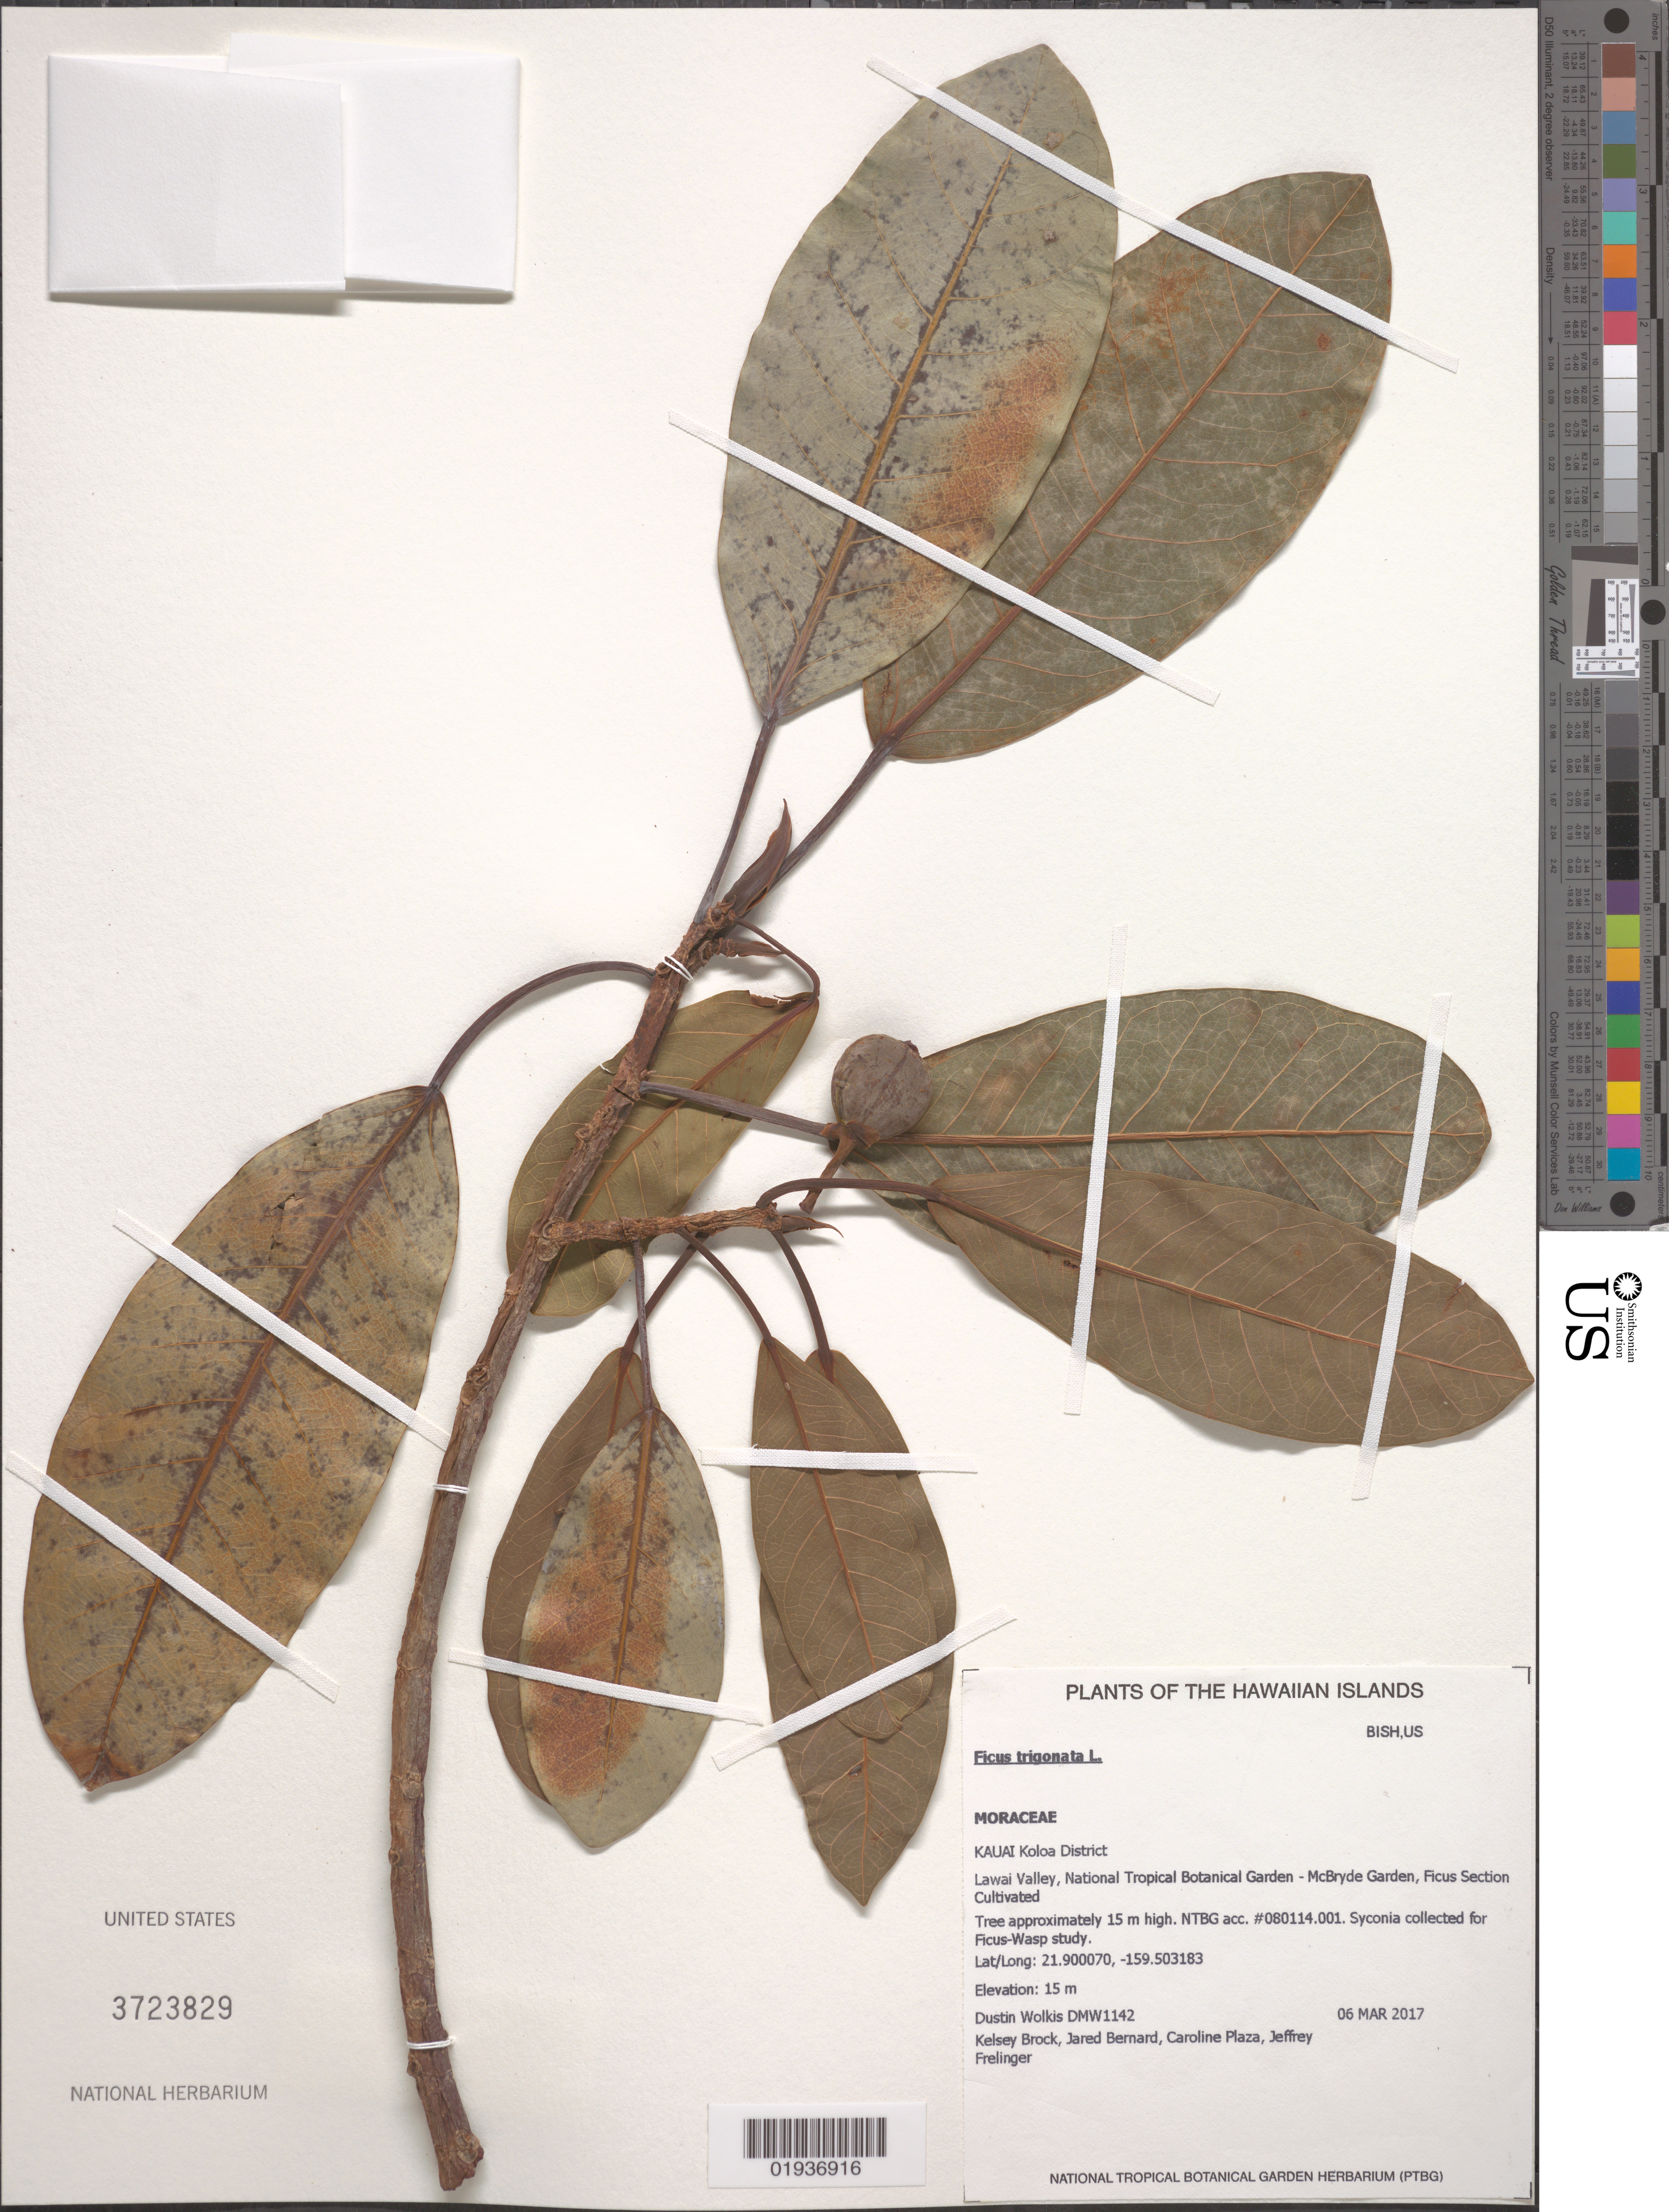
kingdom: Plantae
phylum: Tracheophyta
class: Magnoliopsida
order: Rosales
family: Moraceae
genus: Ficus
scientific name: Ficus trigonata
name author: L.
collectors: D. Wolkis, K. Brock, J. Bernard, C. Plaza & J. Frelinger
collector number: DMW1142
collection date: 2017-03-06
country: United States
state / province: Hawaii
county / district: Kauai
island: Kaua'i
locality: Koloa District, Lawai Valley, National Tropical Botanical Garden, McBryde Garden, Ficus Section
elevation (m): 15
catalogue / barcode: US 3723829